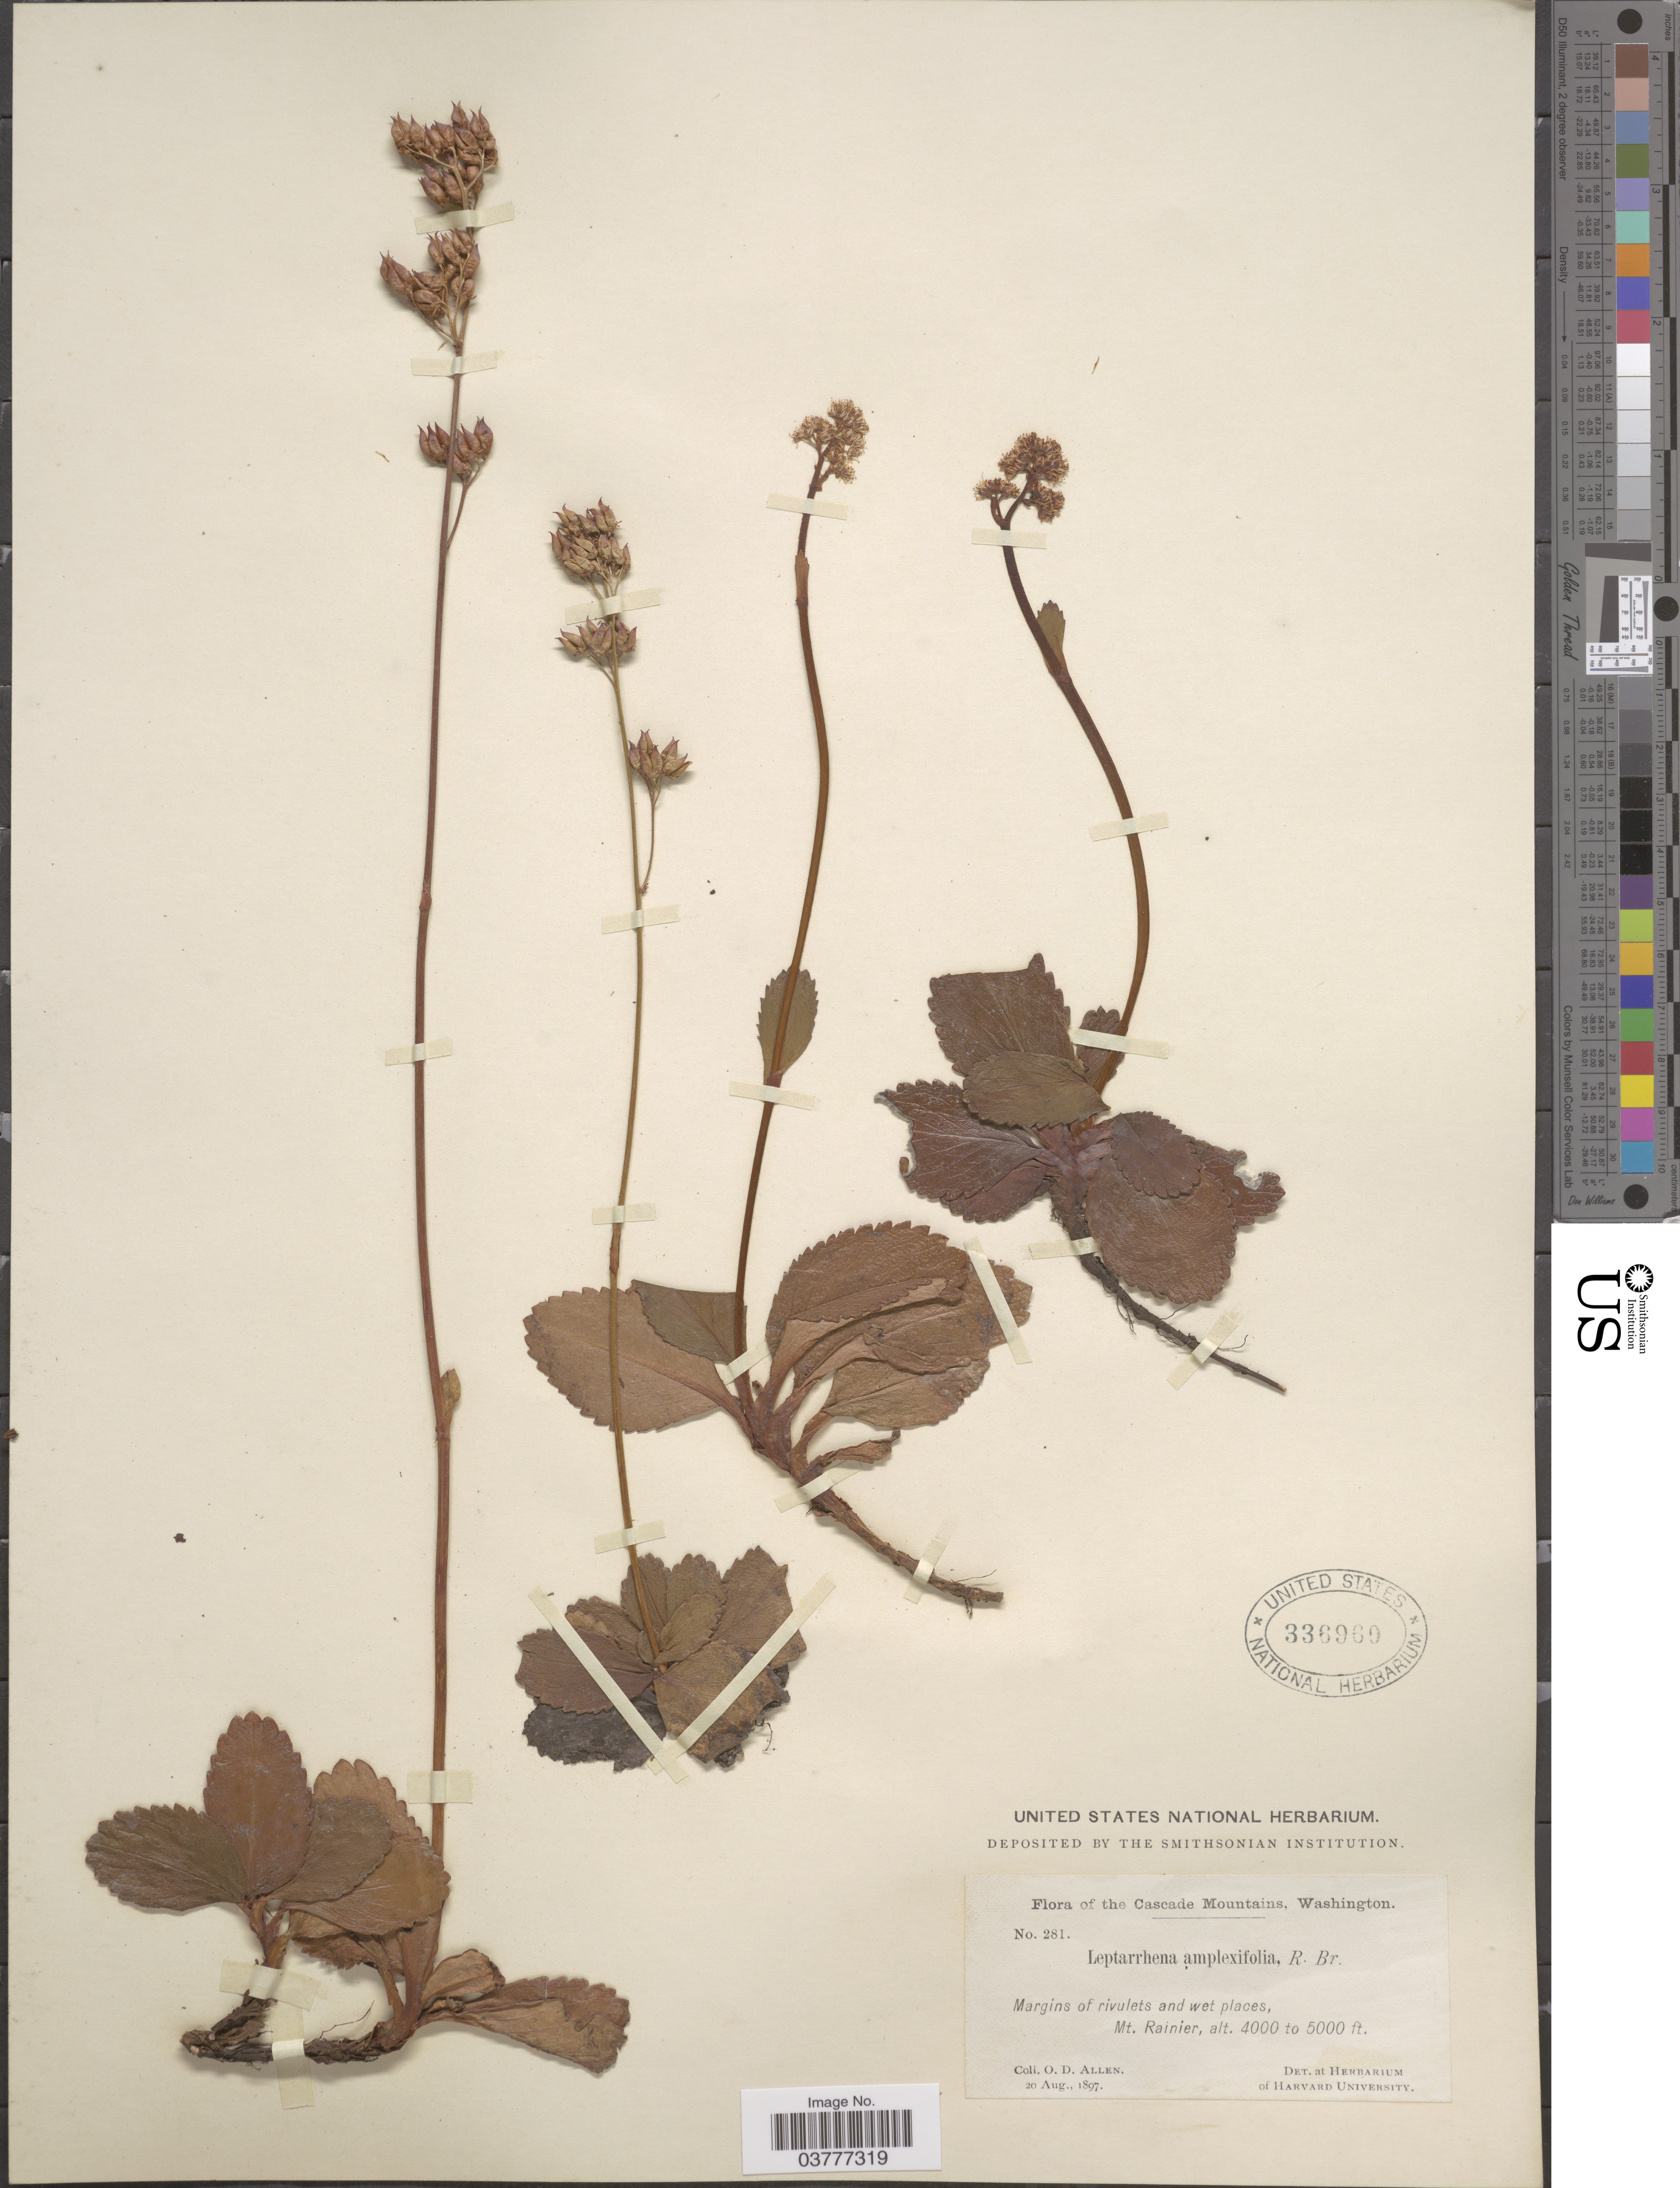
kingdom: Plantae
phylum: Tracheophyta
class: Magnoliopsida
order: Saxifragales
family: Saxifragaceae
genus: Leptarrhena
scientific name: Leptarrhena pyrolifolia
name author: (D. Don) Ser.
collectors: O. D. Allen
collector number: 281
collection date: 1897-08-20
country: United States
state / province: Washington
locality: The Cascade Mountains, Mt. Rainier.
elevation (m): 1219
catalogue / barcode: US 336960